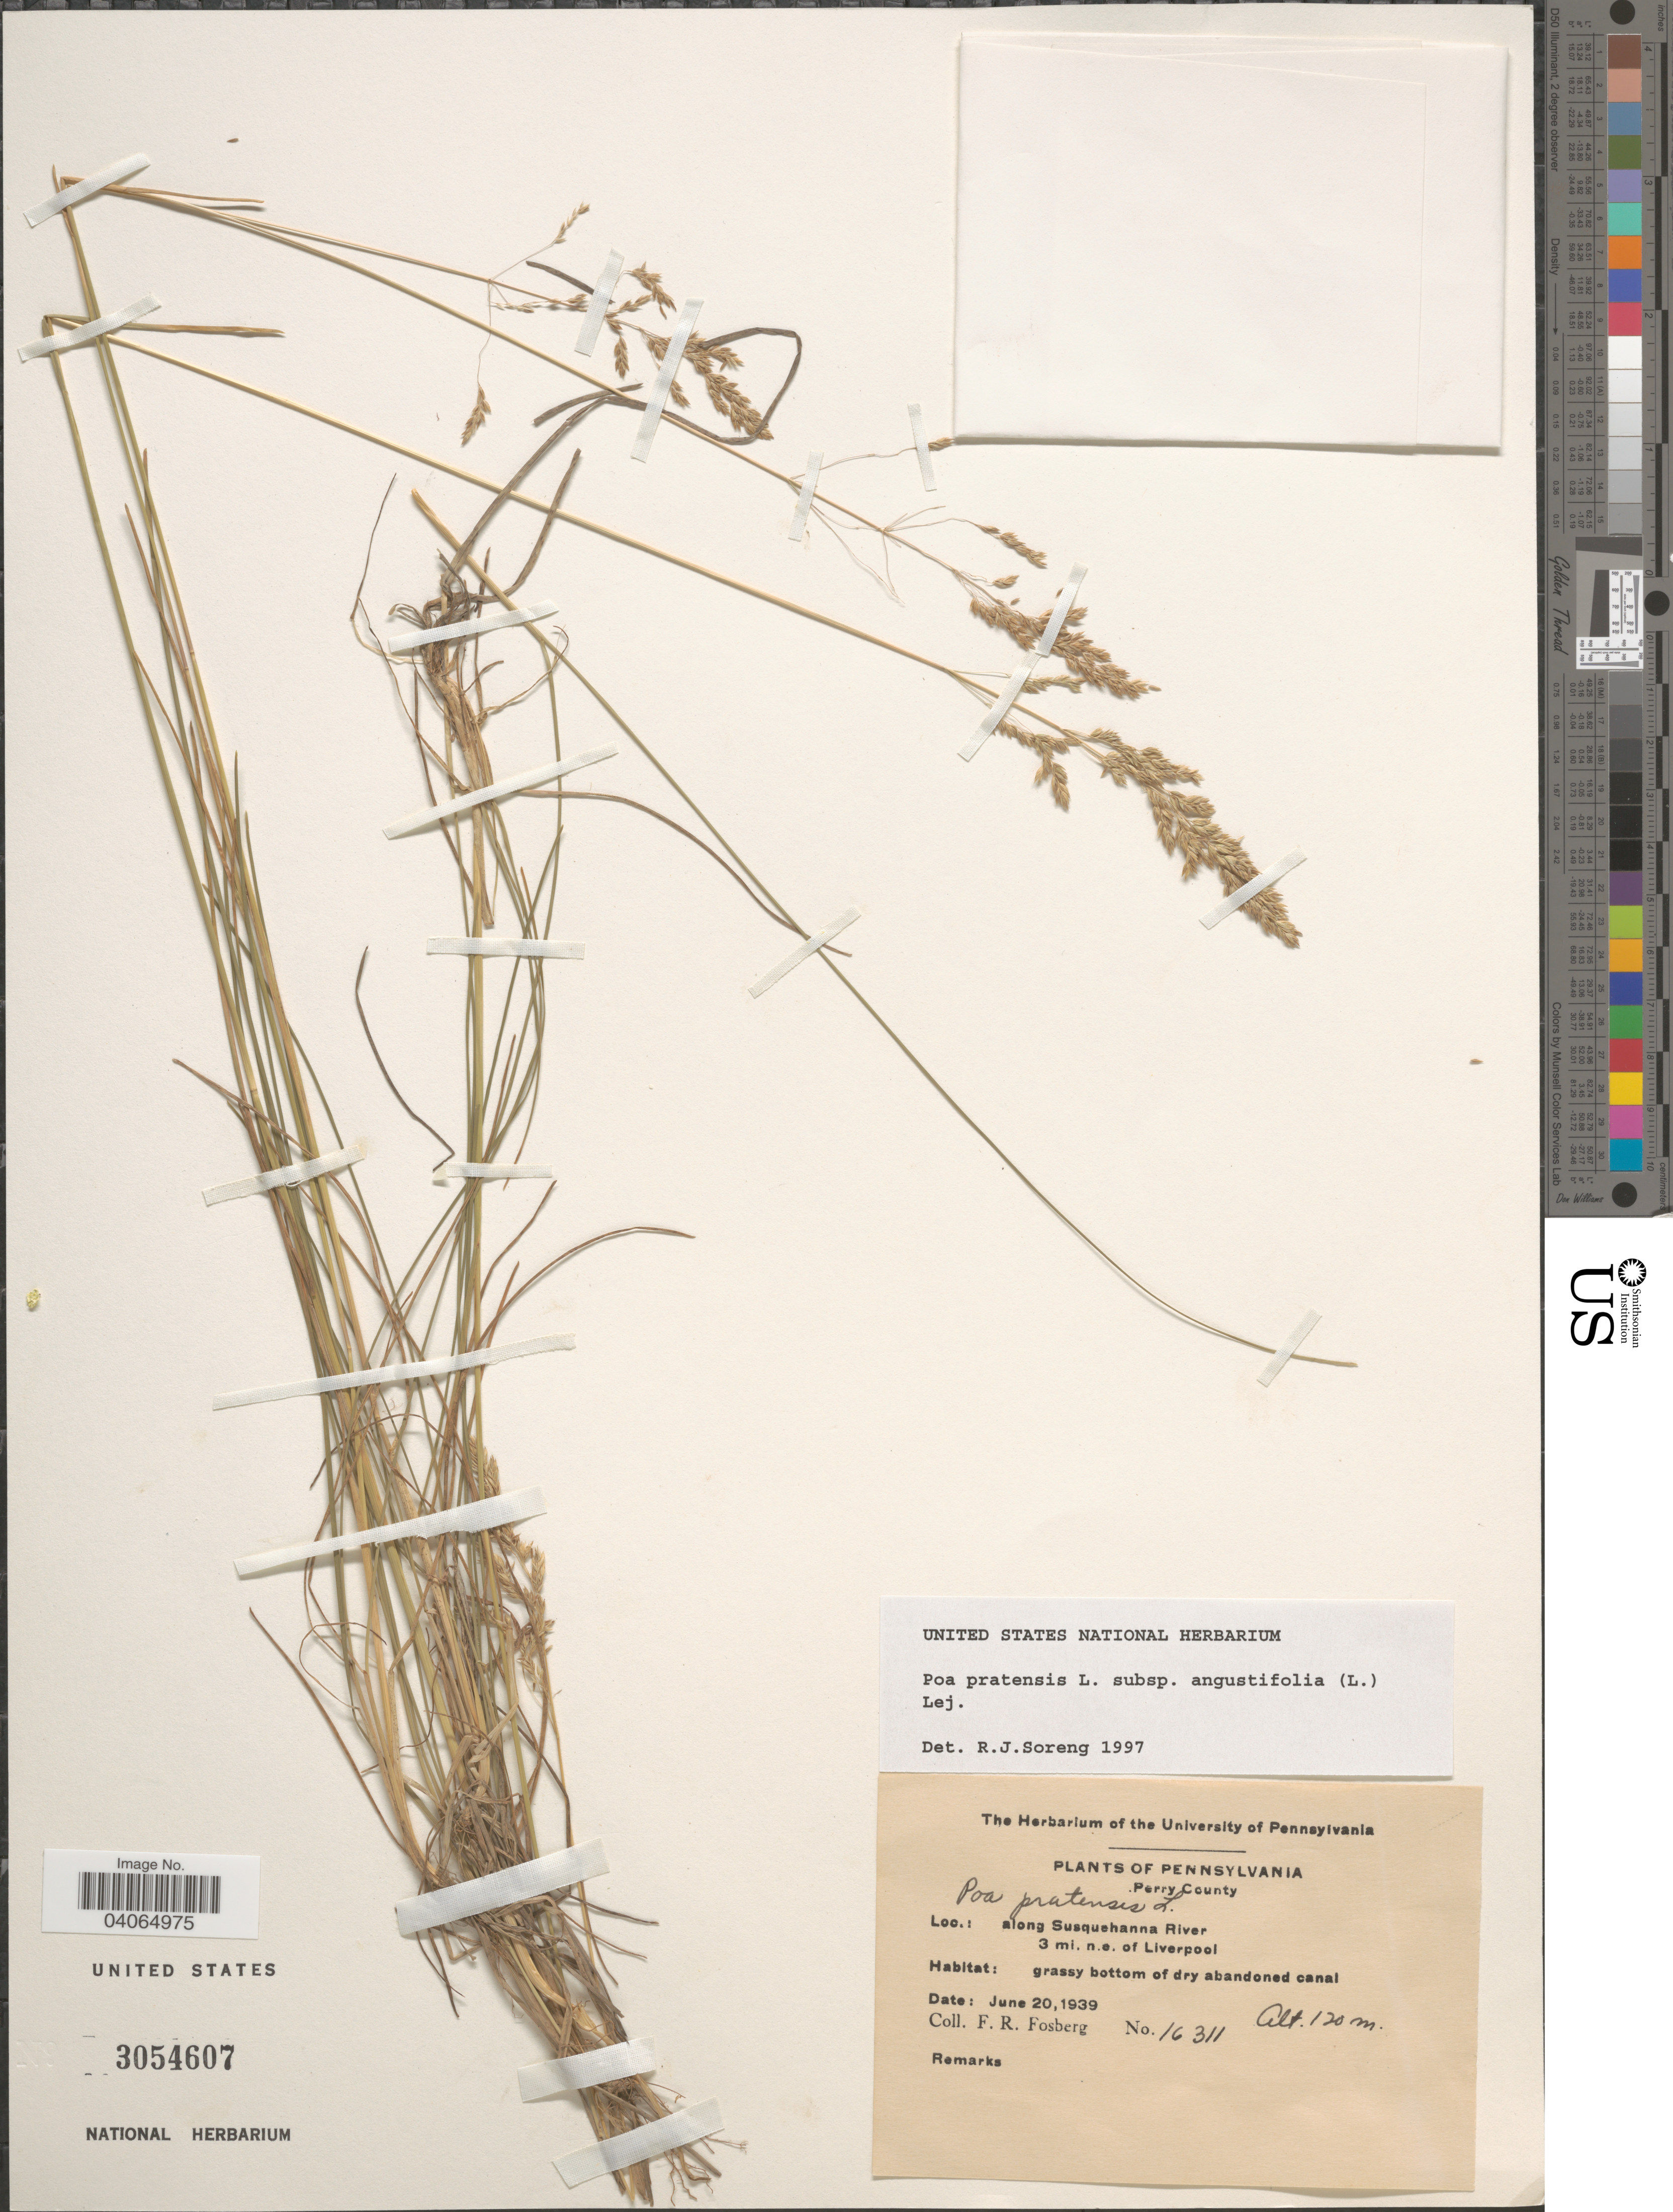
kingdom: Plantae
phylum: Tracheophyta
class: Liliopsida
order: Poales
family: Poaceae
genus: Poa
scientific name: Poa pratensis subsp. angustifolia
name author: (L.) Lej.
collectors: F. R. Fosberg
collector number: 16311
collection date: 1939-06-20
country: United States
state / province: Pennsylvania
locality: Perry County. Along Susquehanna River 3 mi. n.e. of Liverpool.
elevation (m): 120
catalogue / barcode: US 3054607